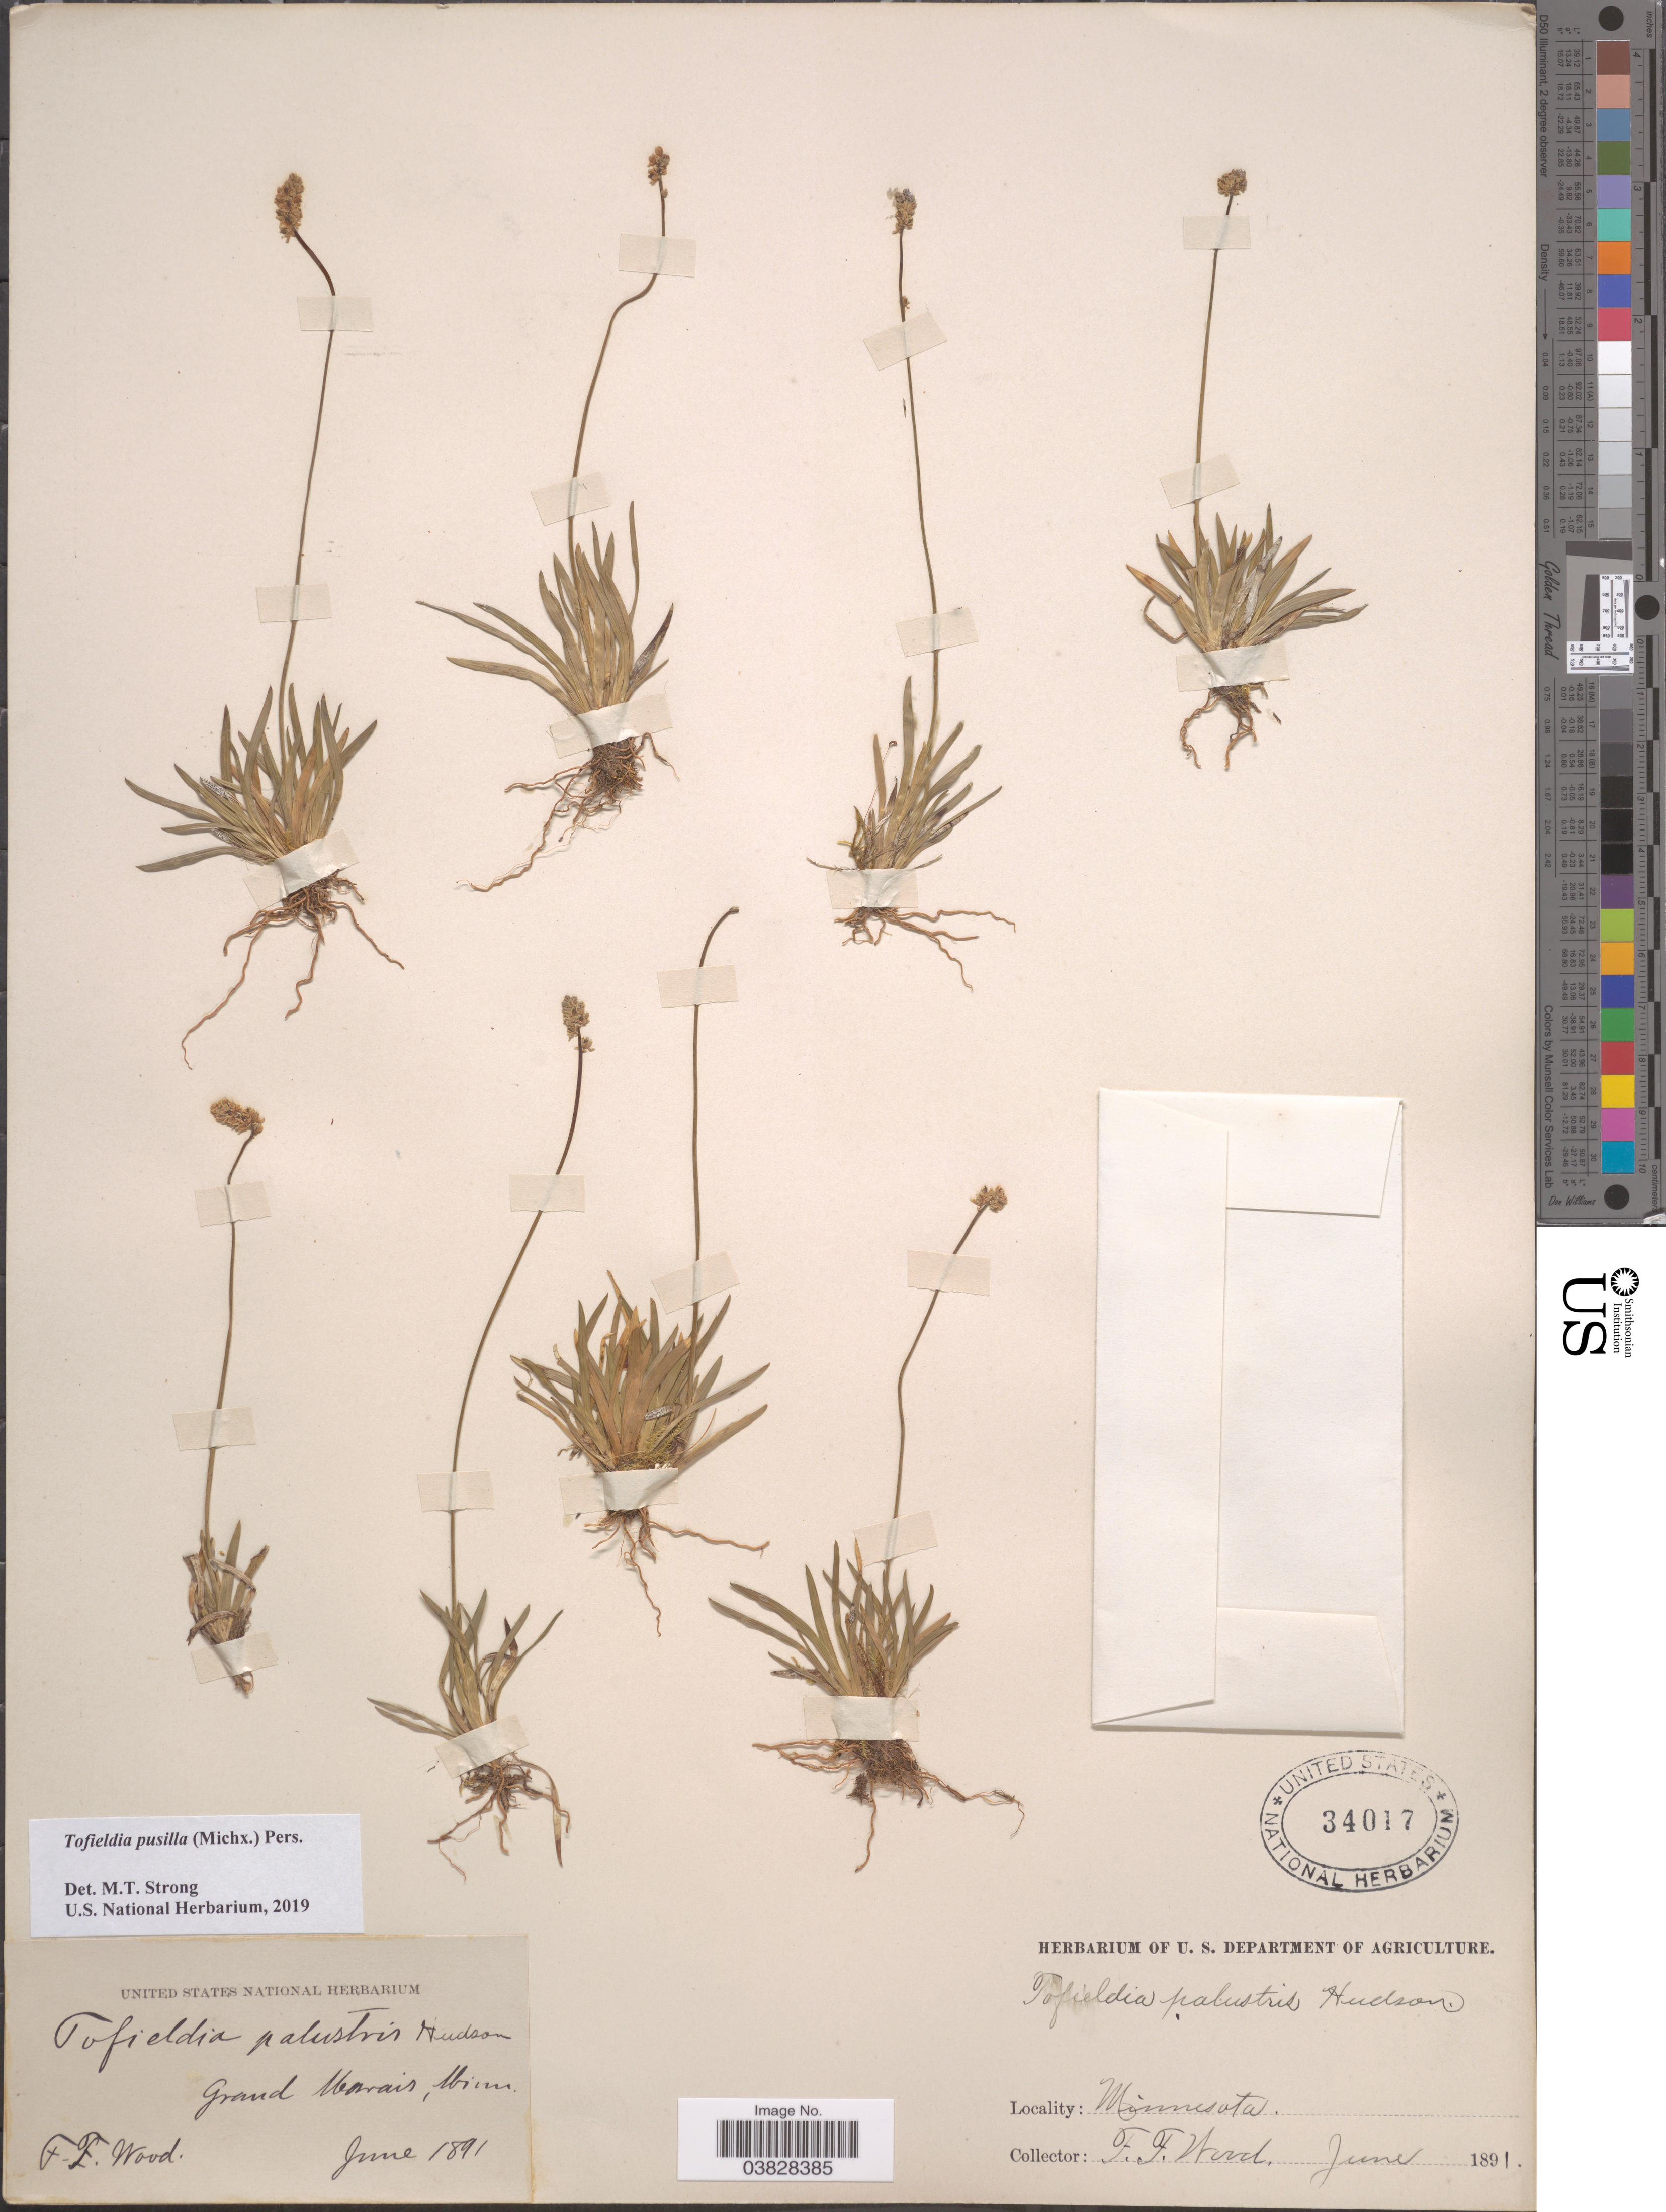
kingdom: Plantae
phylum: Tracheophyta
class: Liliopsida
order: Alismatales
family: Tofieldiaceae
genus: Tofieldia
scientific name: Tofieldia pusilla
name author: (Michx.) Pers.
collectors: F. Wood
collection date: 1891-06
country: United States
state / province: Minnesota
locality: Grand Marais.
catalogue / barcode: US 34017